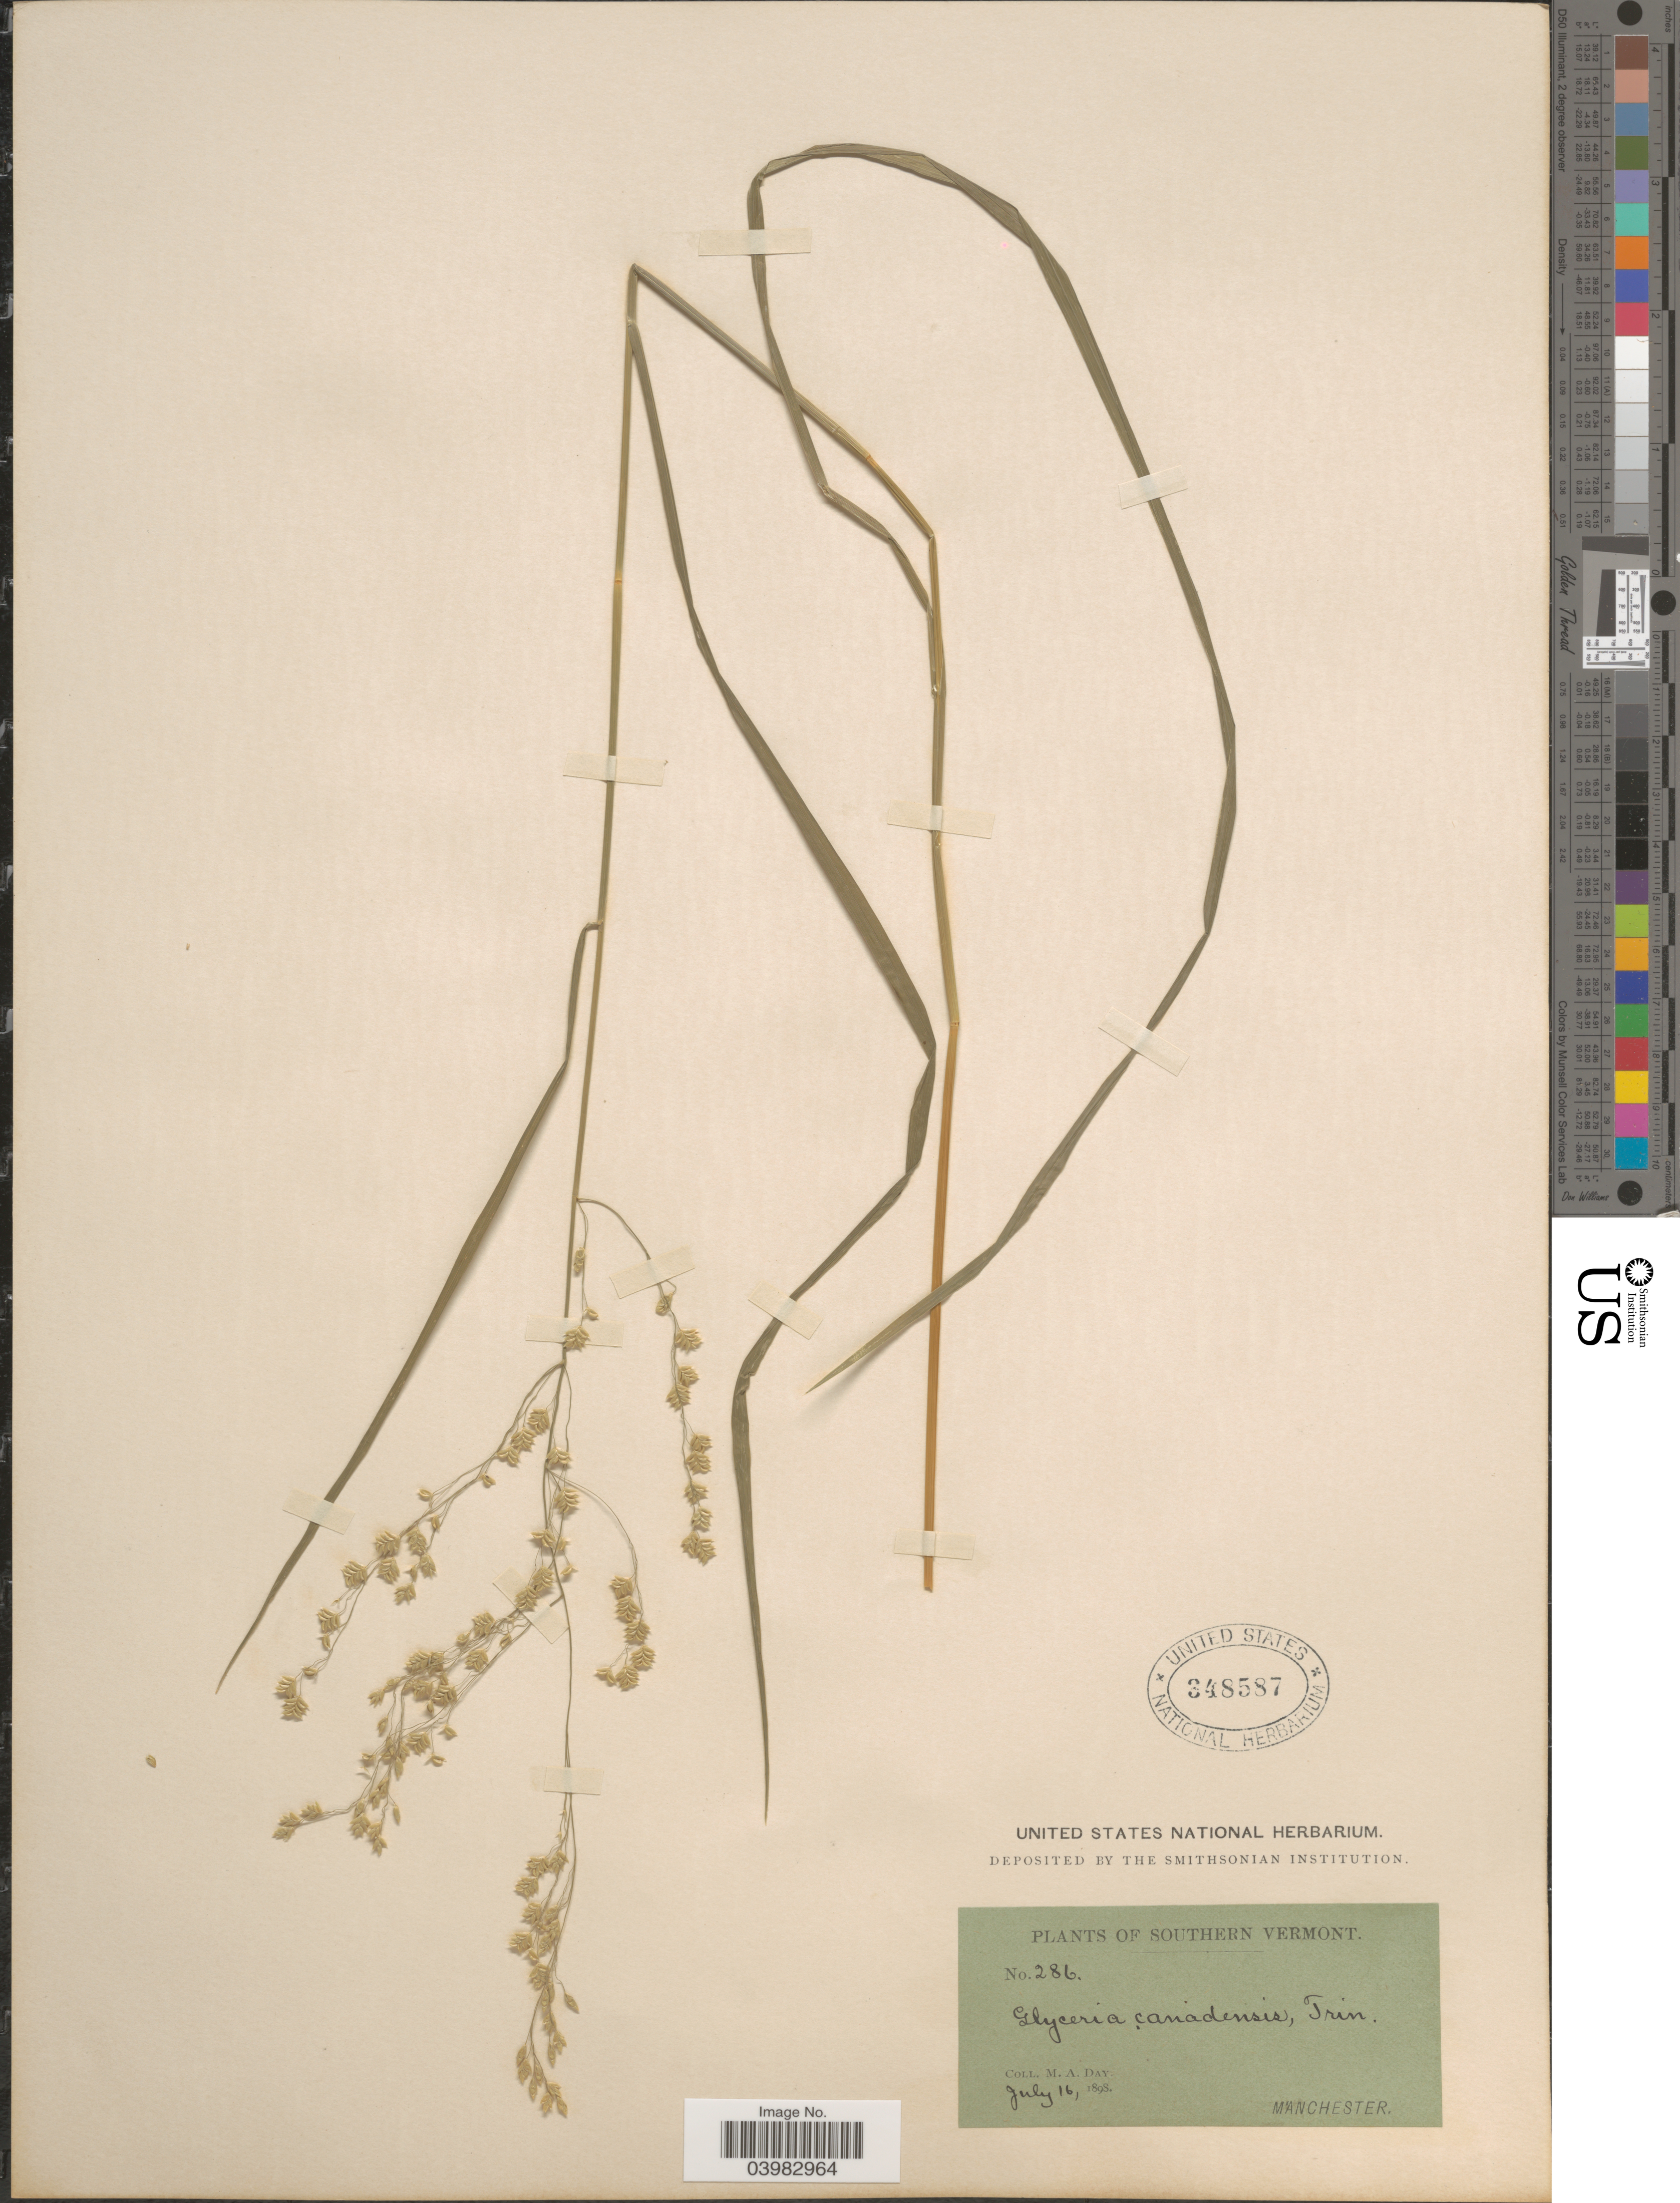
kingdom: Plantae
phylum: Tracheophyta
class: Liliopsida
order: Poales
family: Poaceae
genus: Glyceria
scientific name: Glyceria canadensis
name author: (Michx.) Trin.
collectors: M. Day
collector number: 286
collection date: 1898-07-16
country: United States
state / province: Vermont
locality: Southern Vermont. Manchester.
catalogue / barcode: US 348587